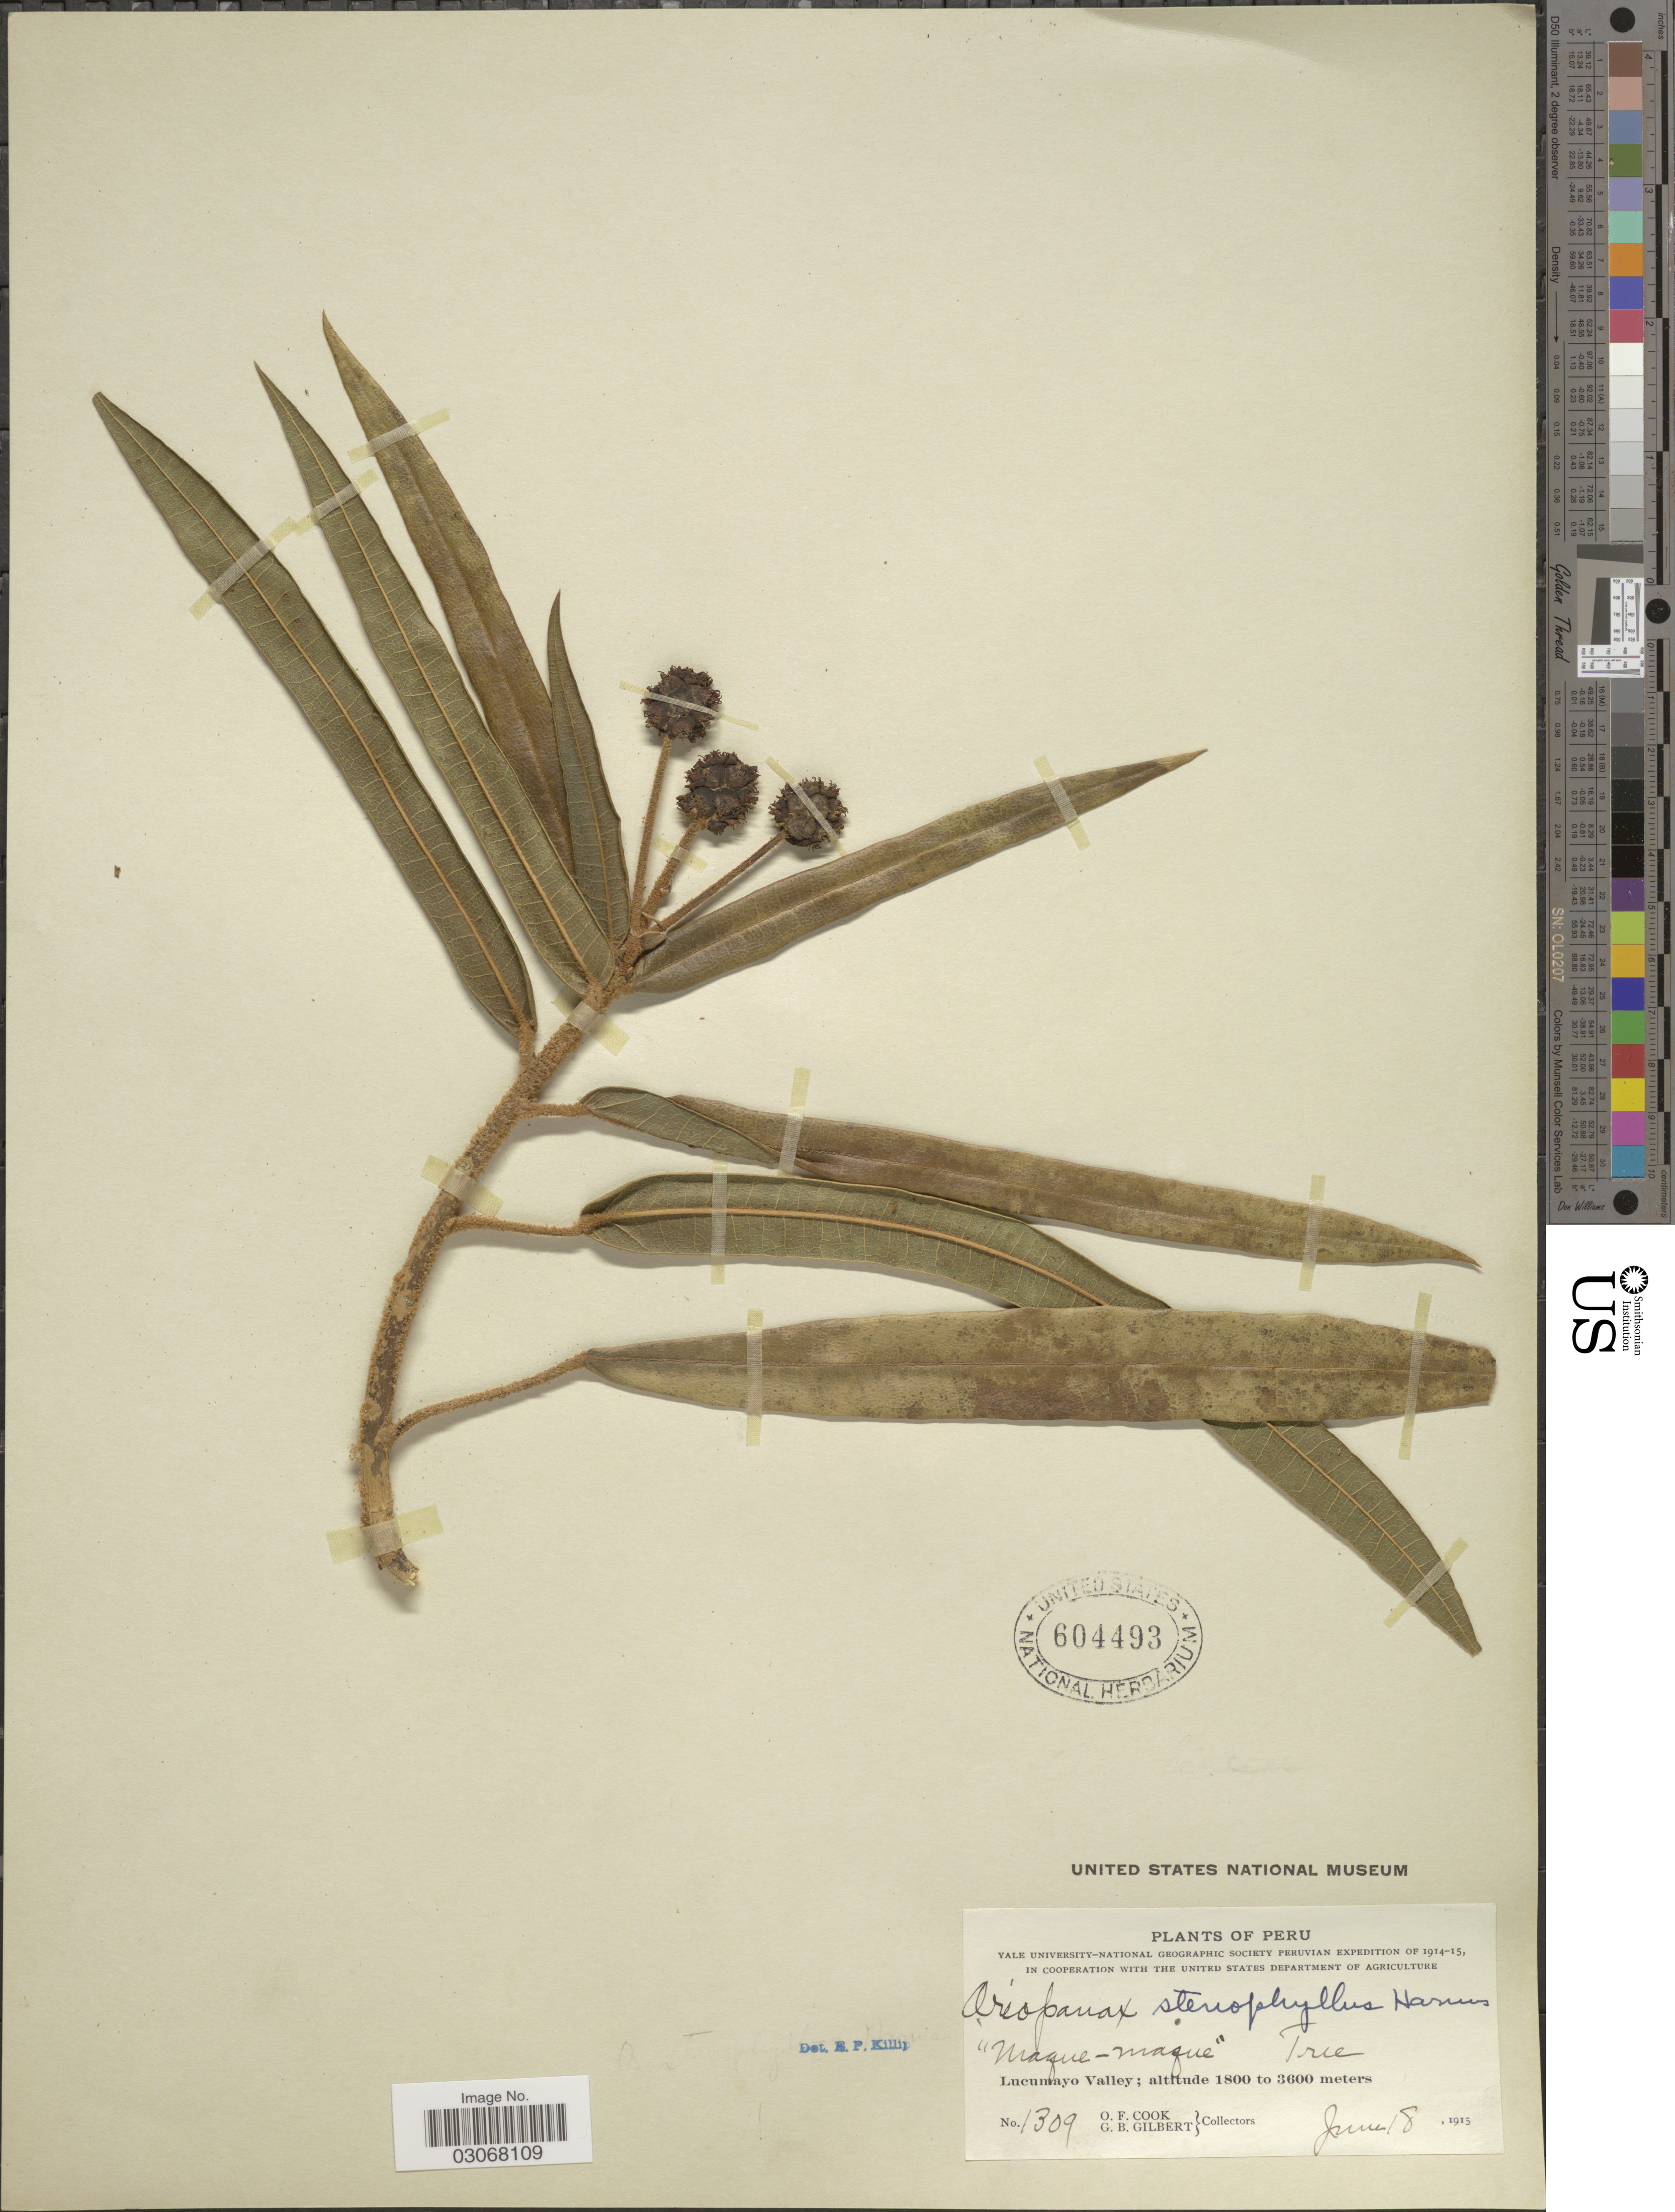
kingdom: Plantae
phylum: Tracheophyta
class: Magnoliopsida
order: Apiales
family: Araliaceae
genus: Oreopanax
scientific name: Oreopanax stenophyllus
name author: Harms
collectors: O. F. Cook & G. B. Gilbert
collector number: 1309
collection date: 1915-06-18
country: Peru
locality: Lucumayo Valley.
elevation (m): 1800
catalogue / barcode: US 604493